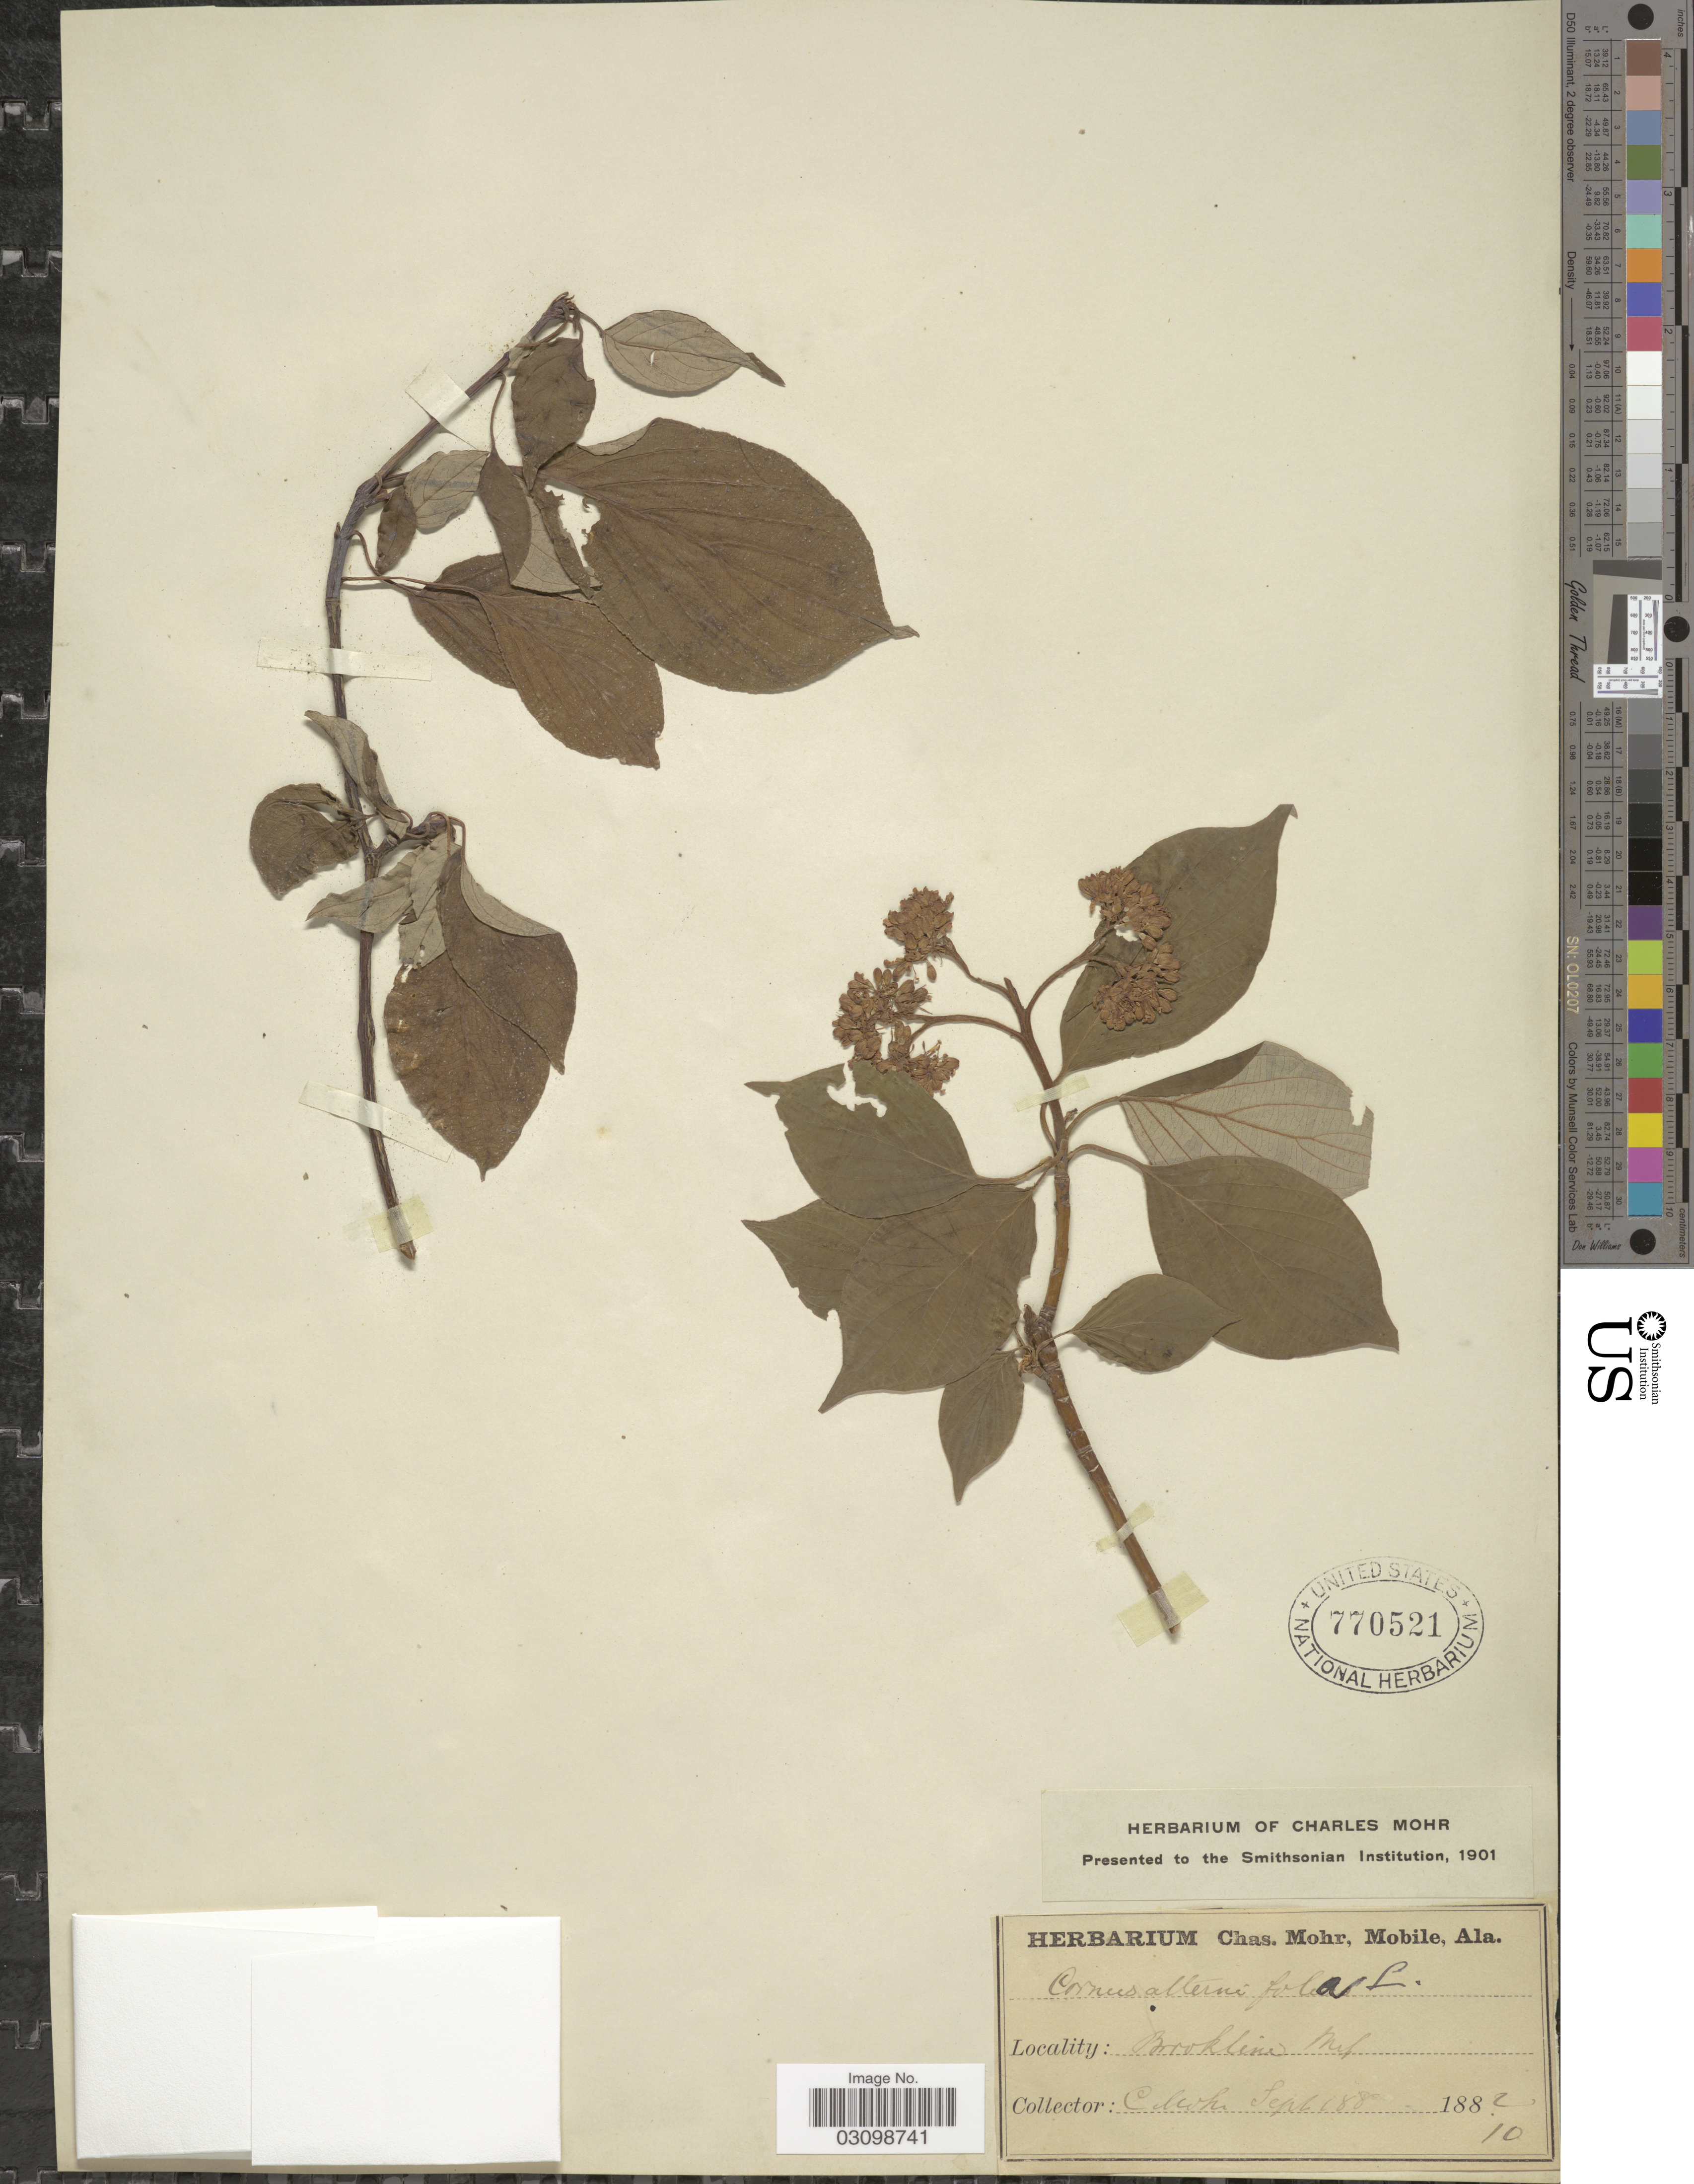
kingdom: Plantae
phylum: Tracheophyta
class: Magnoliopsida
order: Cornales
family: Cornaceae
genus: Cornus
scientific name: Cornus alternifolia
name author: L.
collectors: Mohr, C. T. (herbarium)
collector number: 10?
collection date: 1882-09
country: United States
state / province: Mississippi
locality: Brookline Mis.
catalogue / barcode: US 770521